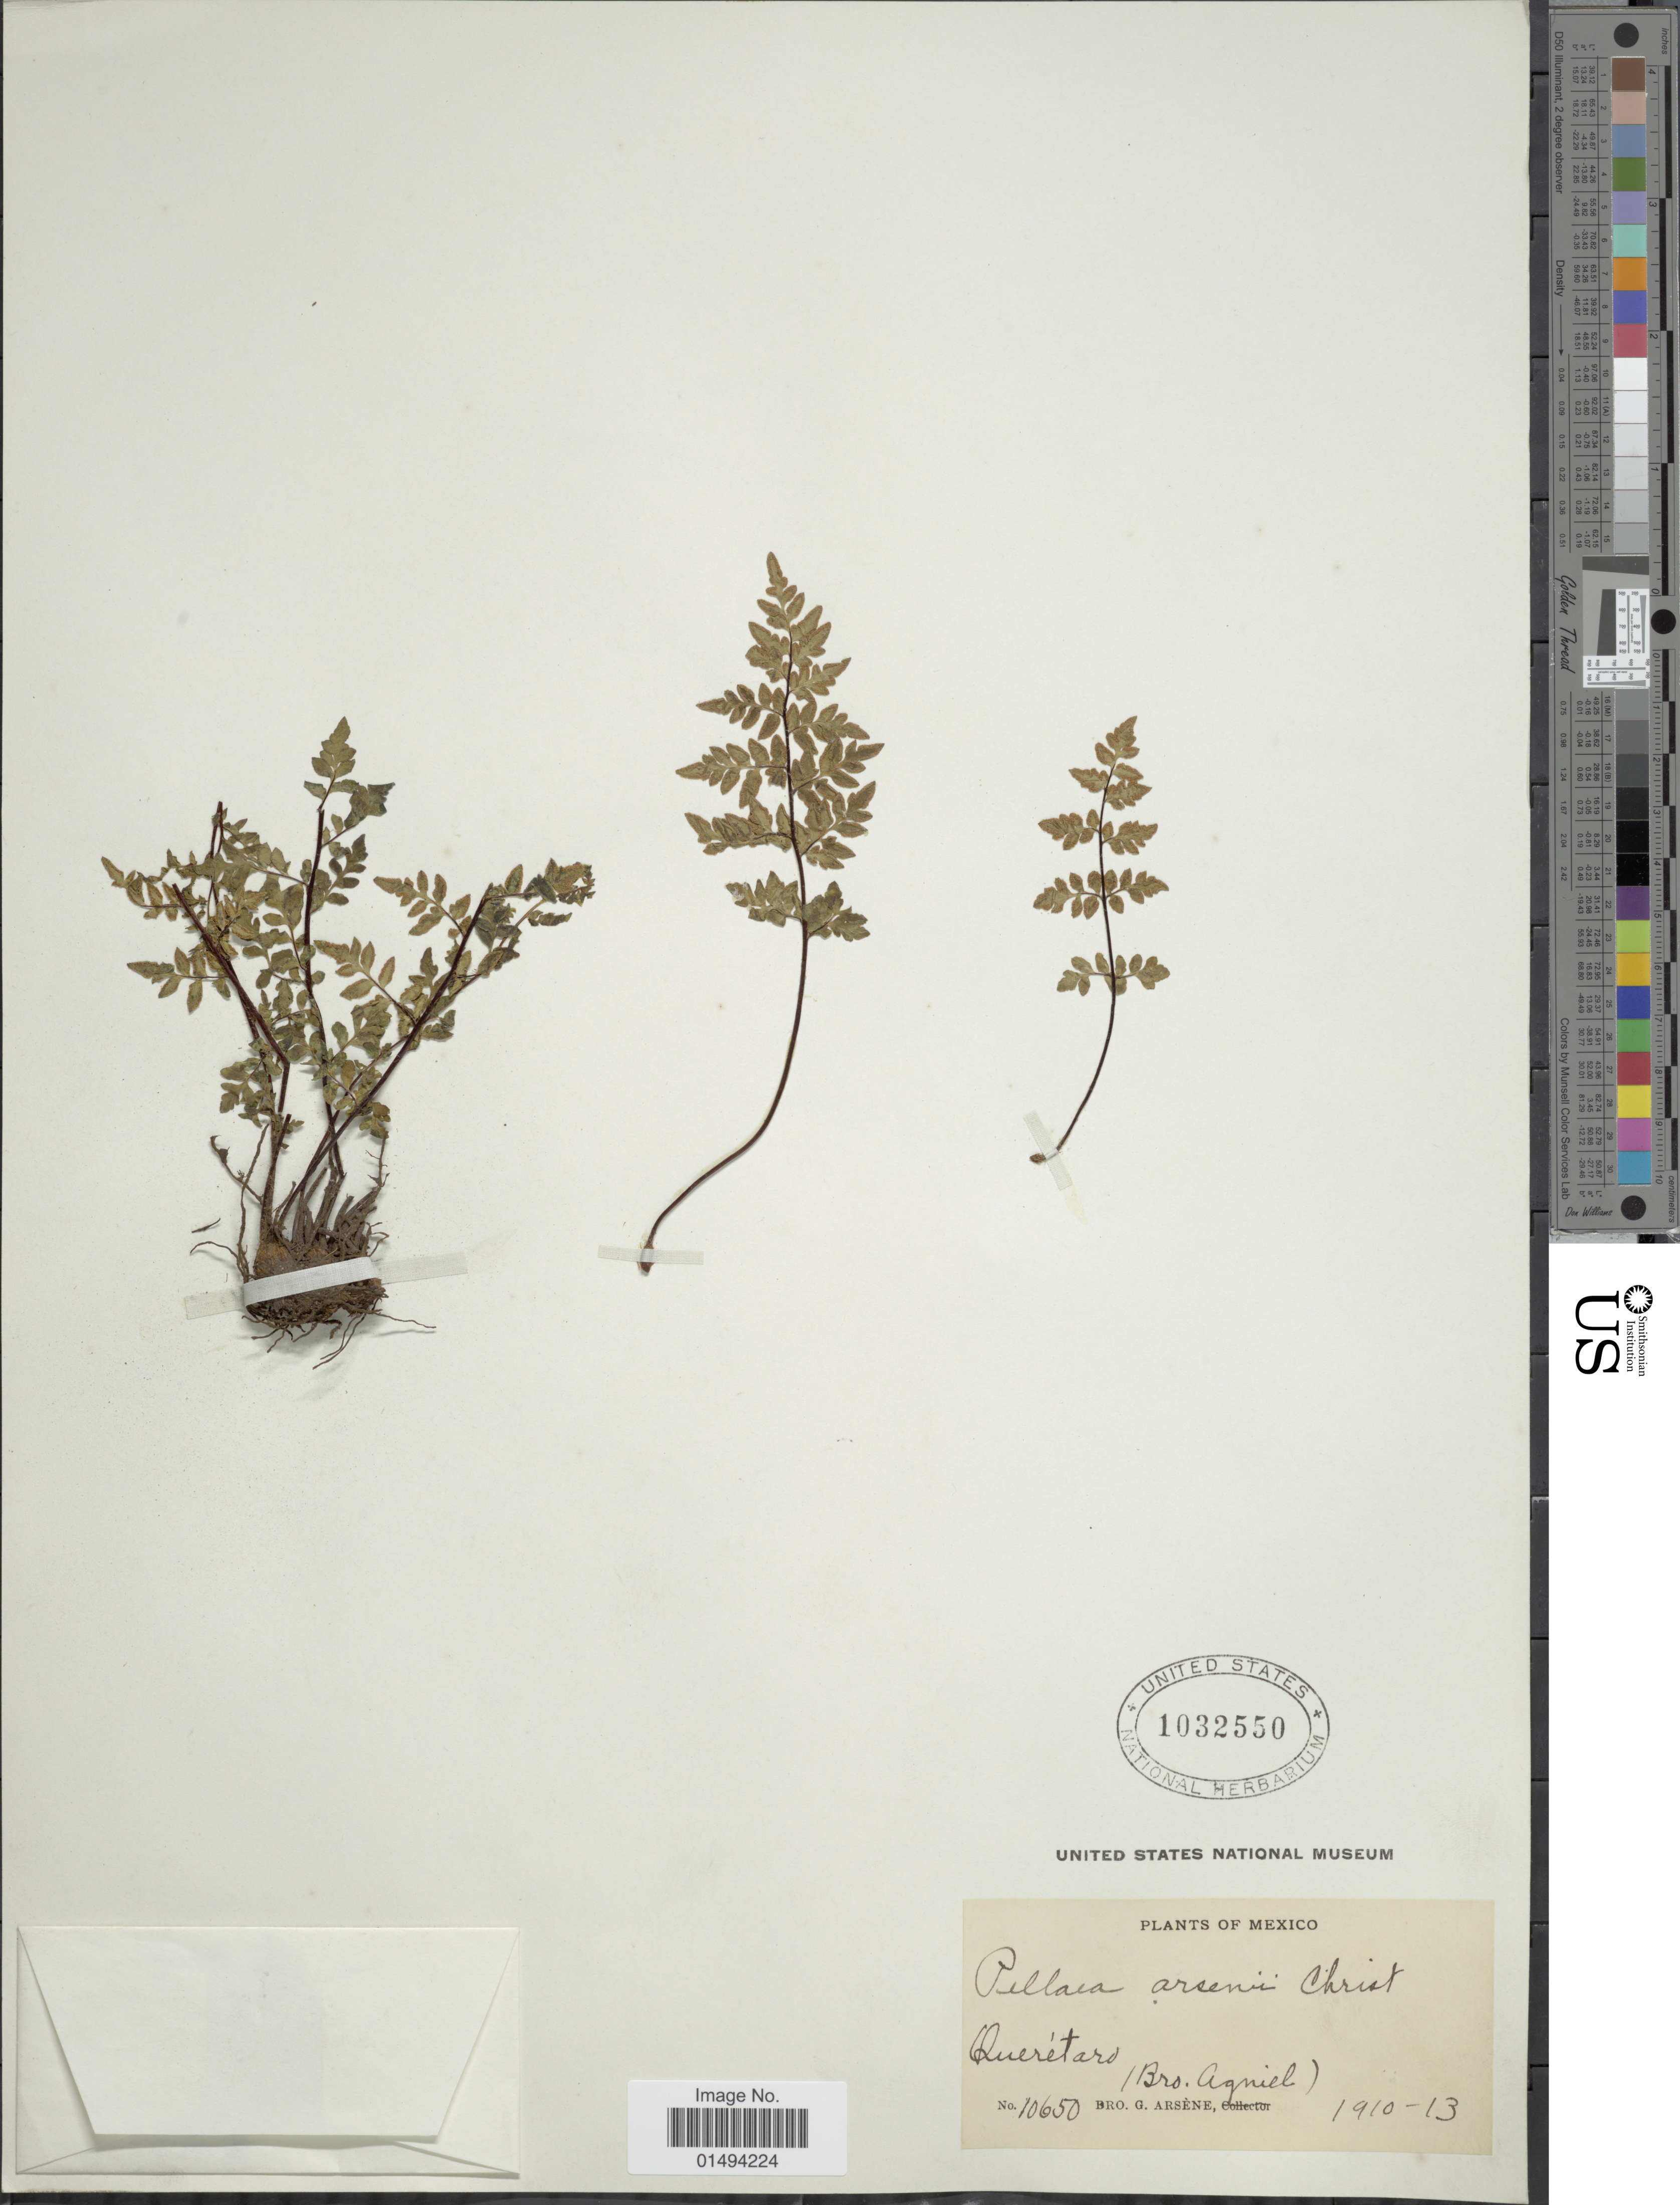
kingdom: Plantae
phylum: Tracheophyta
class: Polypodiopsida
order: Polypodiales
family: Pteridaceae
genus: Myriopteris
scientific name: Myriopteris allosuroides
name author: (Mett.) Grusz & Windham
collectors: Bro. G. Arsène & Bro. Agniel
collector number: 10650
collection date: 1910/1913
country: Mexico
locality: Queretaro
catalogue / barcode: US 1032550